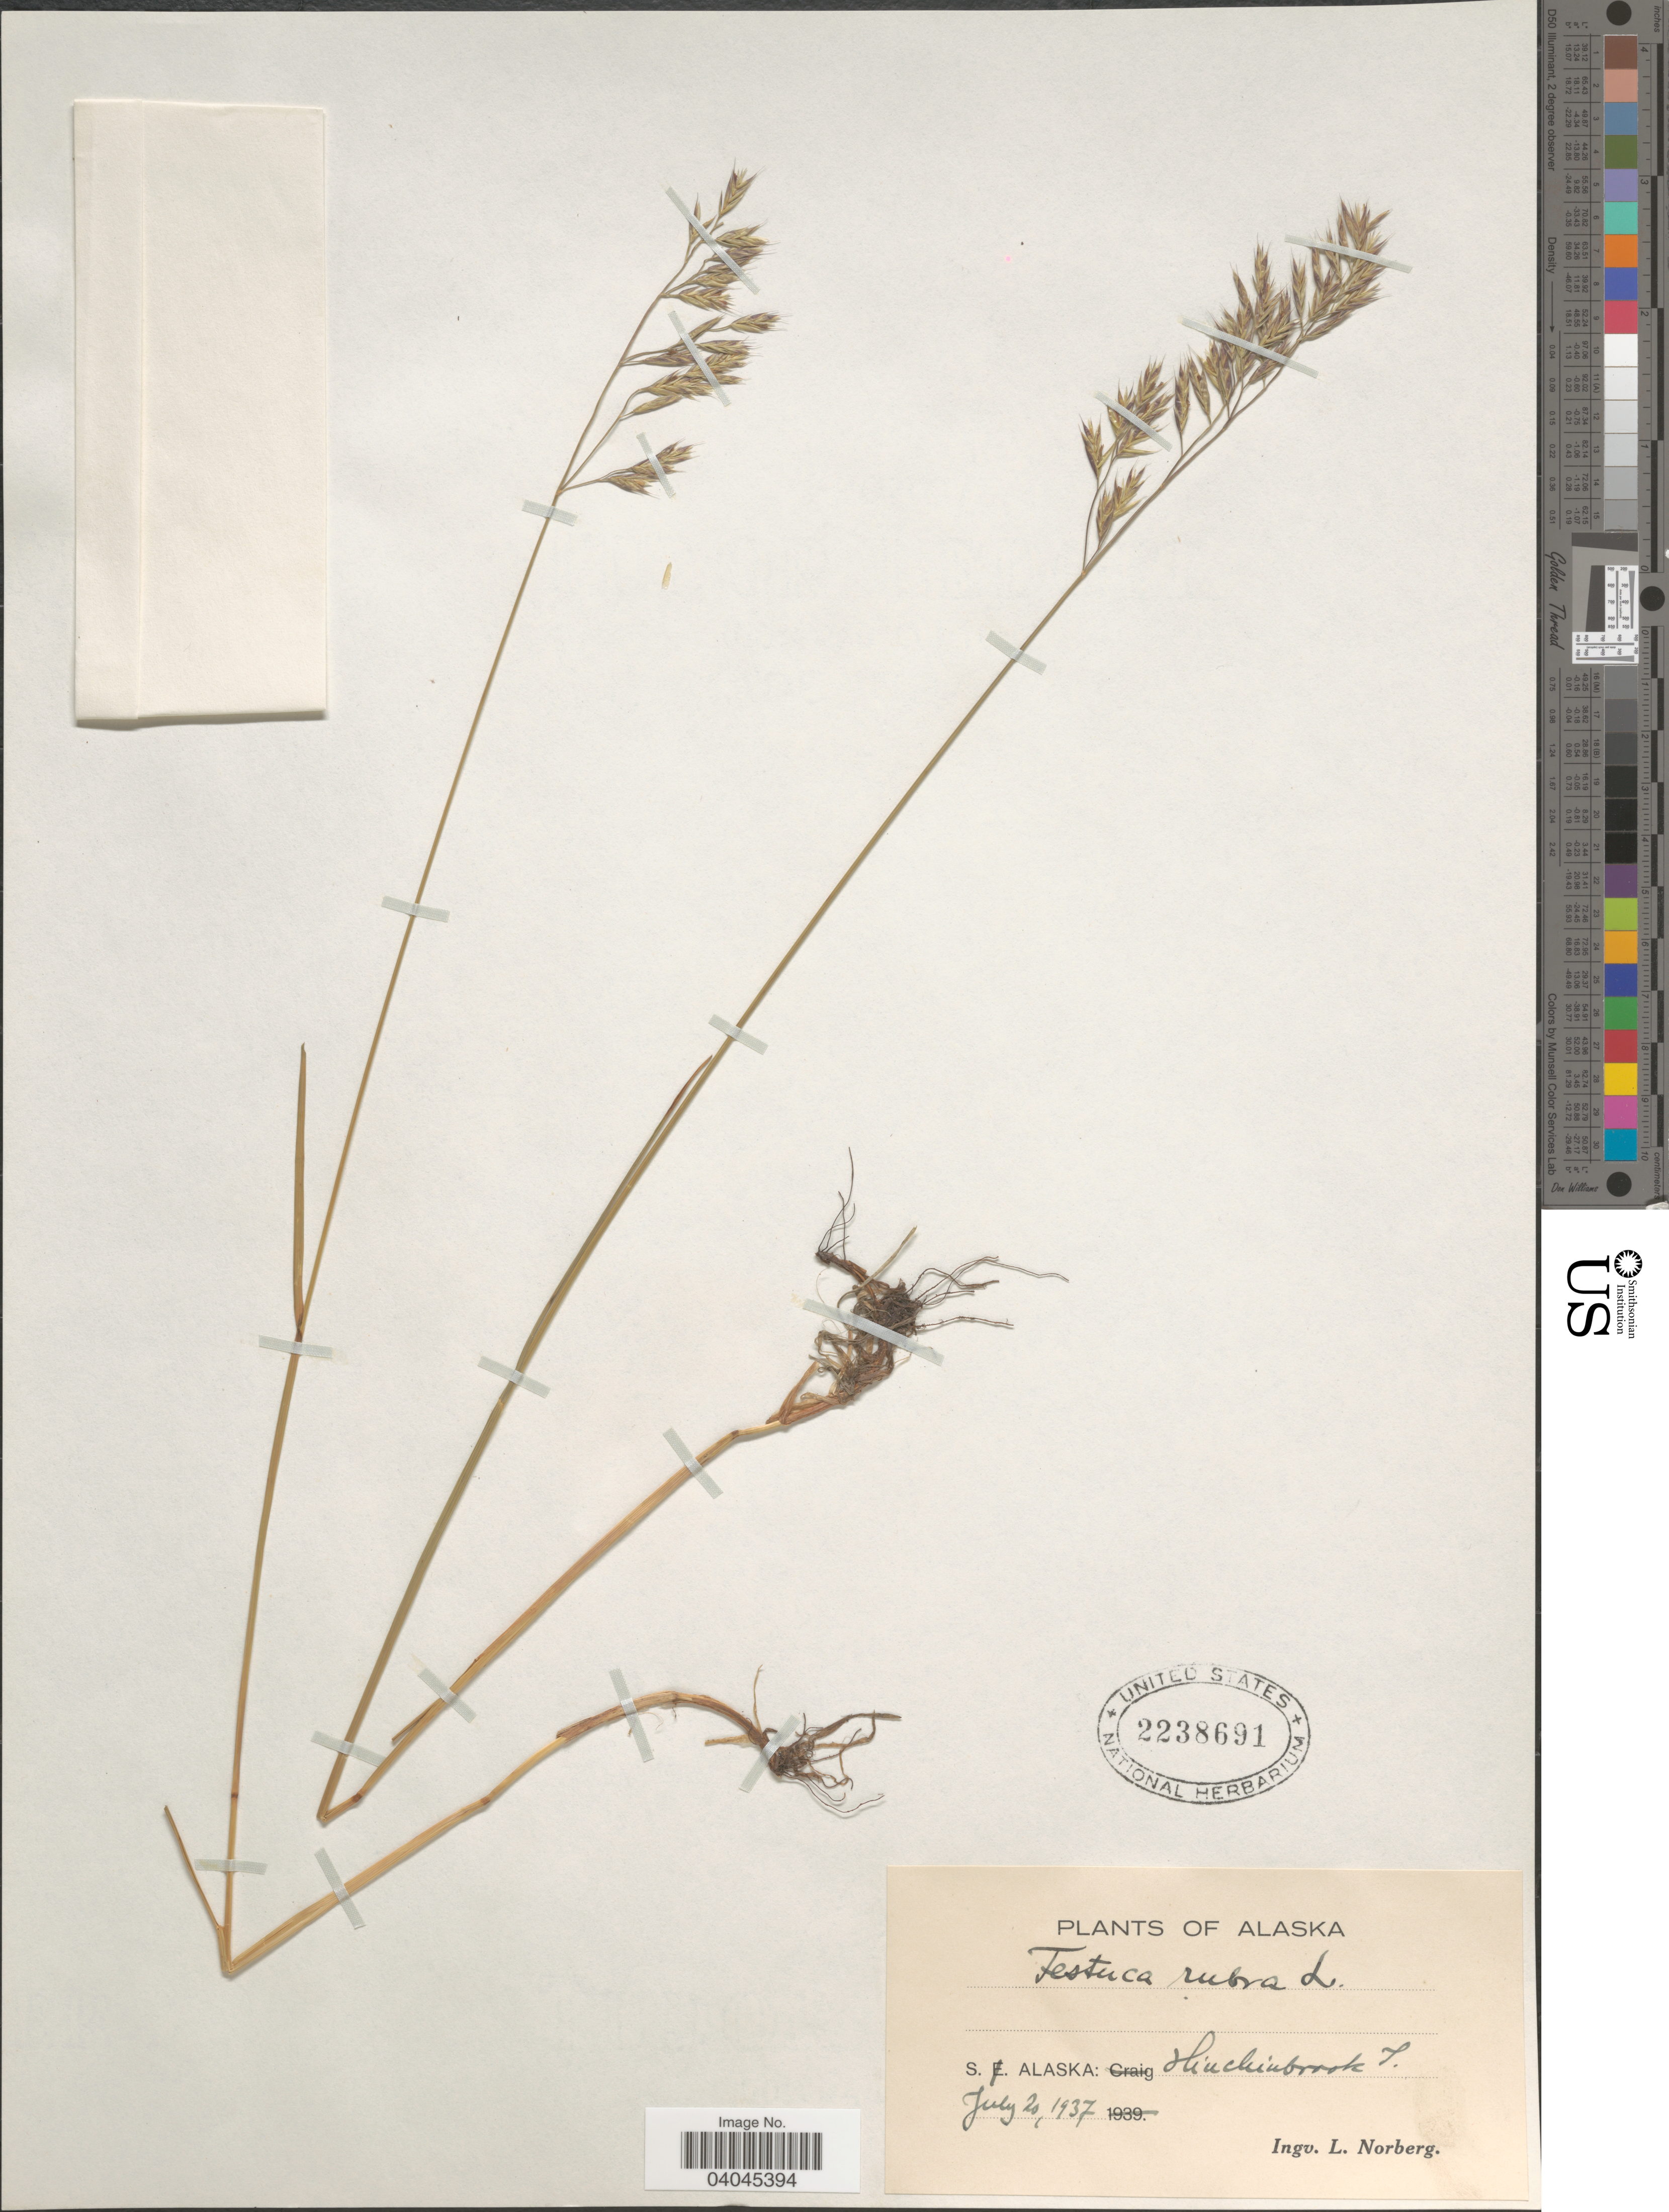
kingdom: Plantae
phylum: Tracheophyta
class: Liliopsida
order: Poales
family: Poaceae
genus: Festuca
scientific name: Festuca rubra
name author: L.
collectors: I. Norberg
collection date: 1937-07-20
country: United States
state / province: Alaska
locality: S. Alaska: Hinchinbrook I.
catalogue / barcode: US 2238691